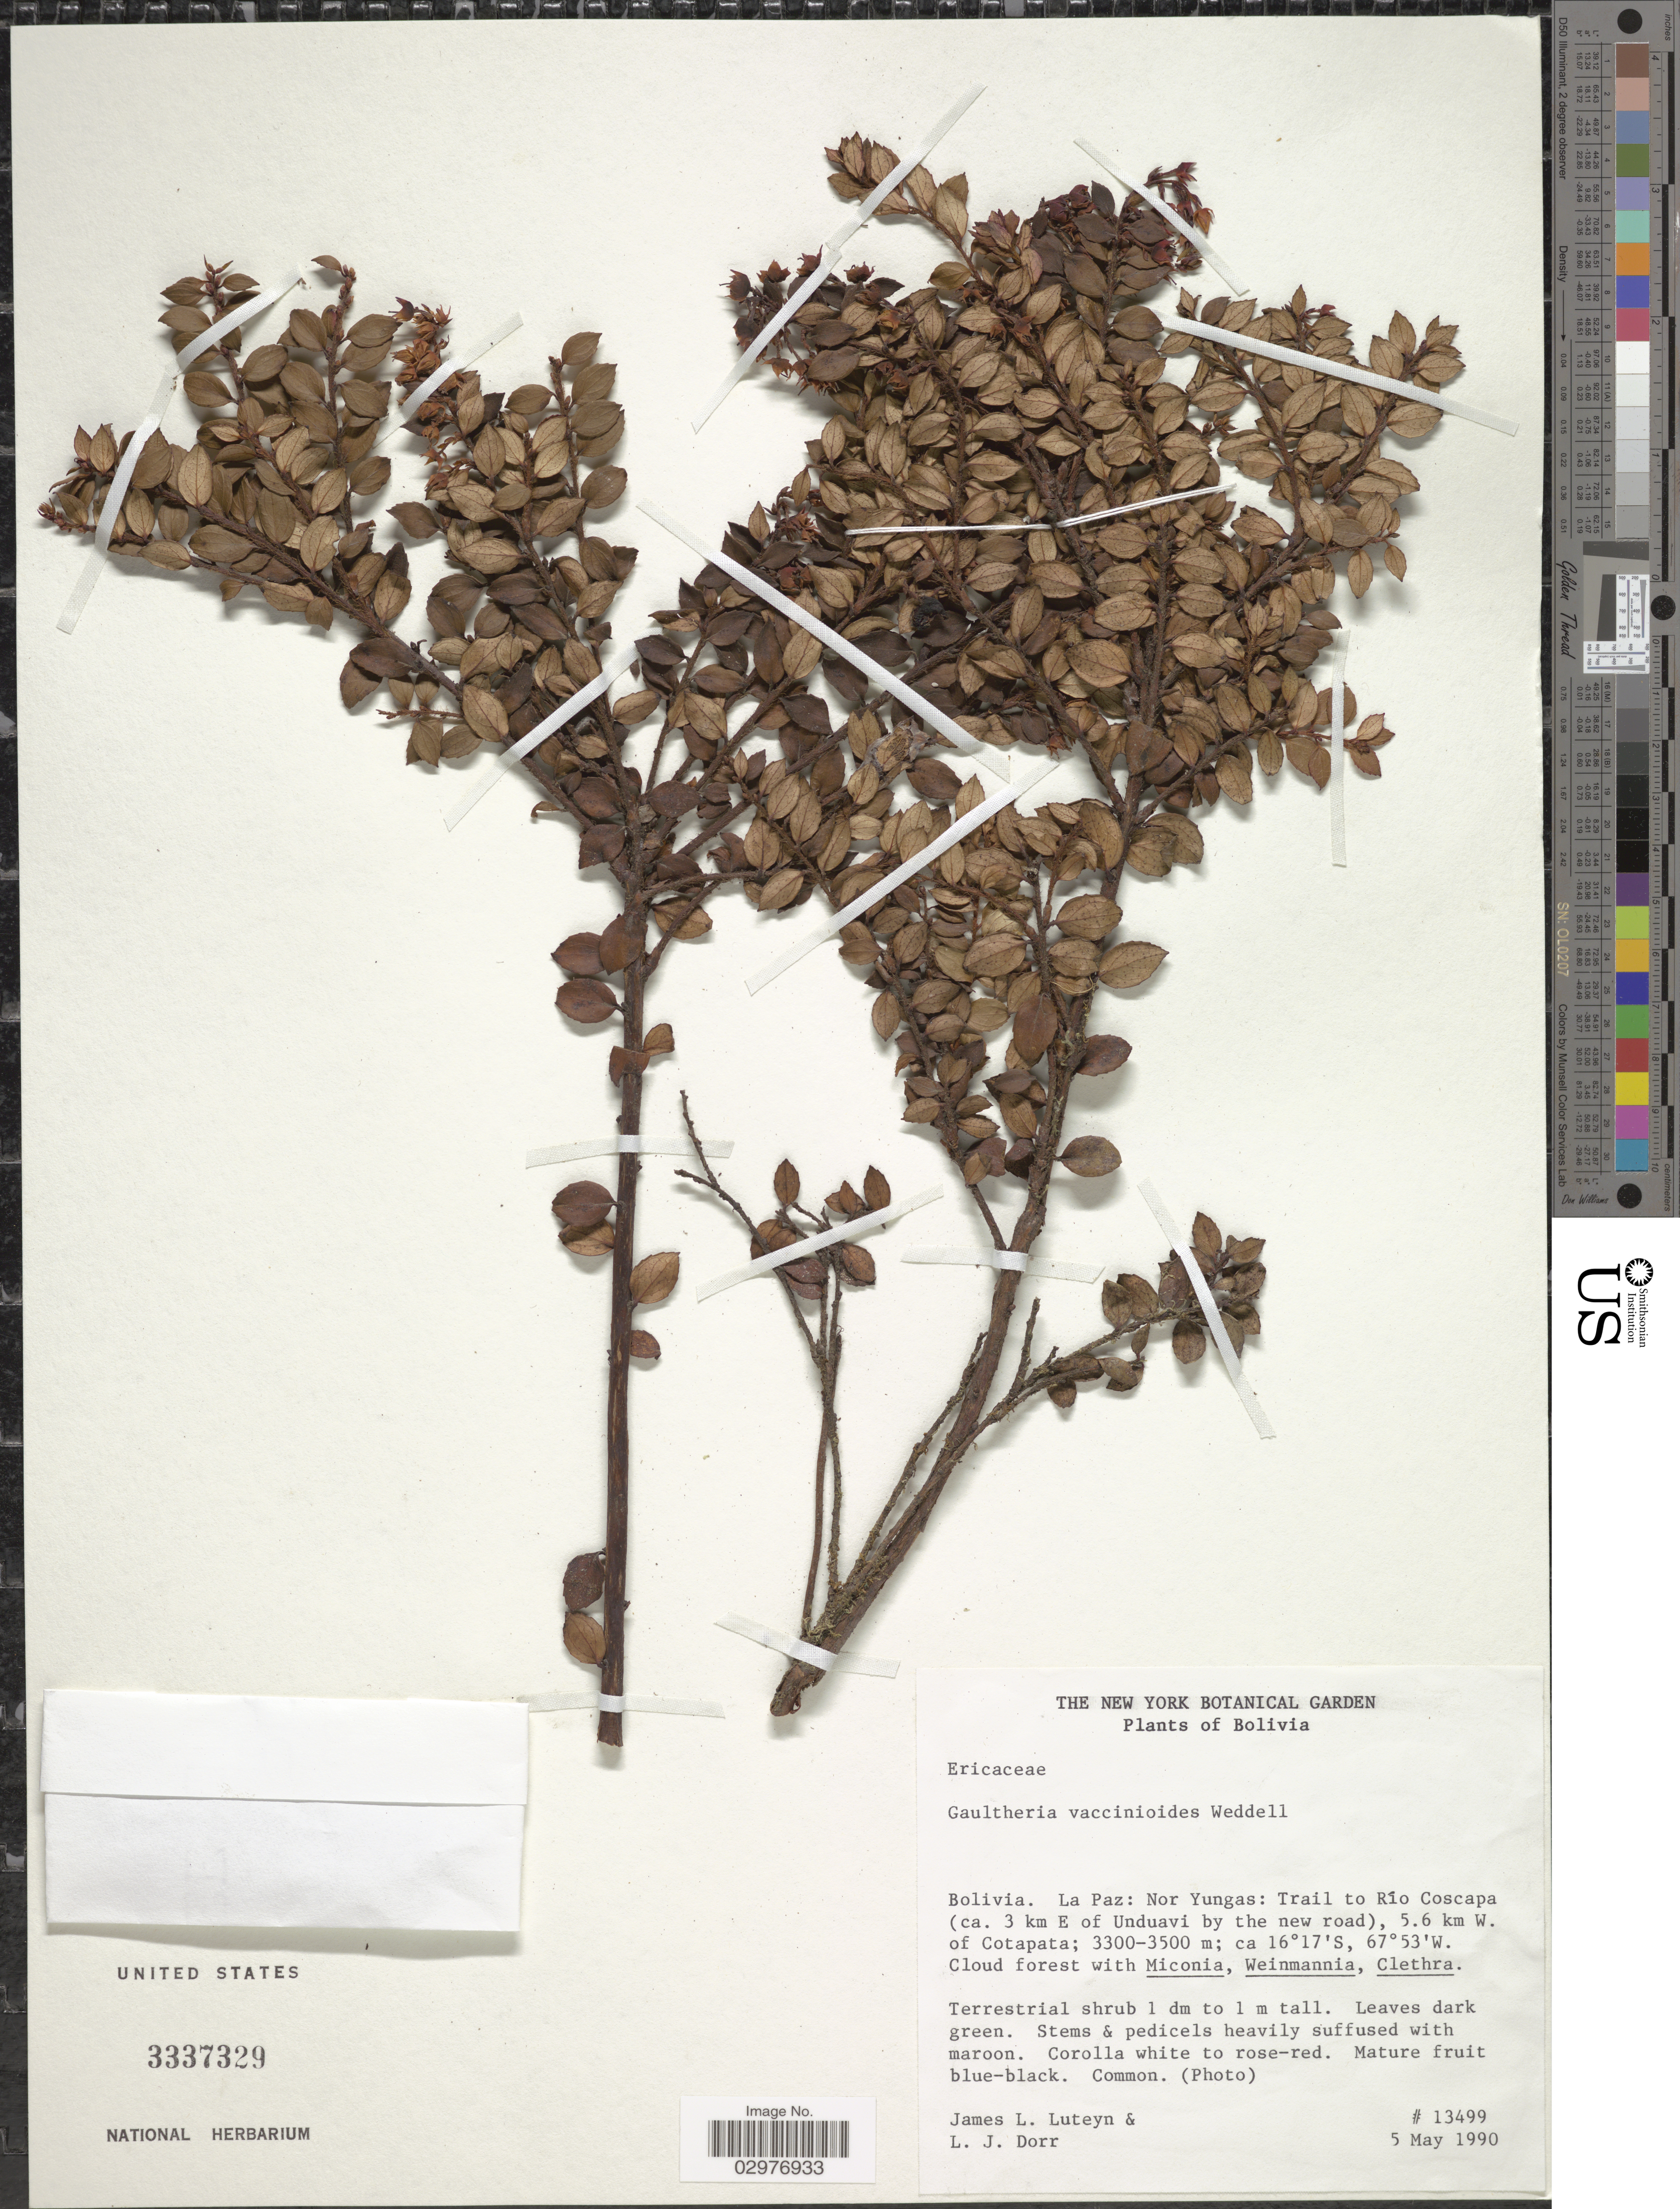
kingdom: Plantae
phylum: Tracheophyta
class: Magnoliopsida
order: Ericales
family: Ericaceae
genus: Gaultheria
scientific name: Gaultheria vaccinioides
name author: Wedd.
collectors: J. L. Luteyn & L. J. Dorr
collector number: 13499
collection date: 1990-05-05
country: Bolivia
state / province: La Paz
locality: Nor Yungas: Trail to Río Coscapa (ca. 3 km E of Unduavi by the new road), 5.6 km W. of Cotapata.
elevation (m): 3300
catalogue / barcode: US 3337329